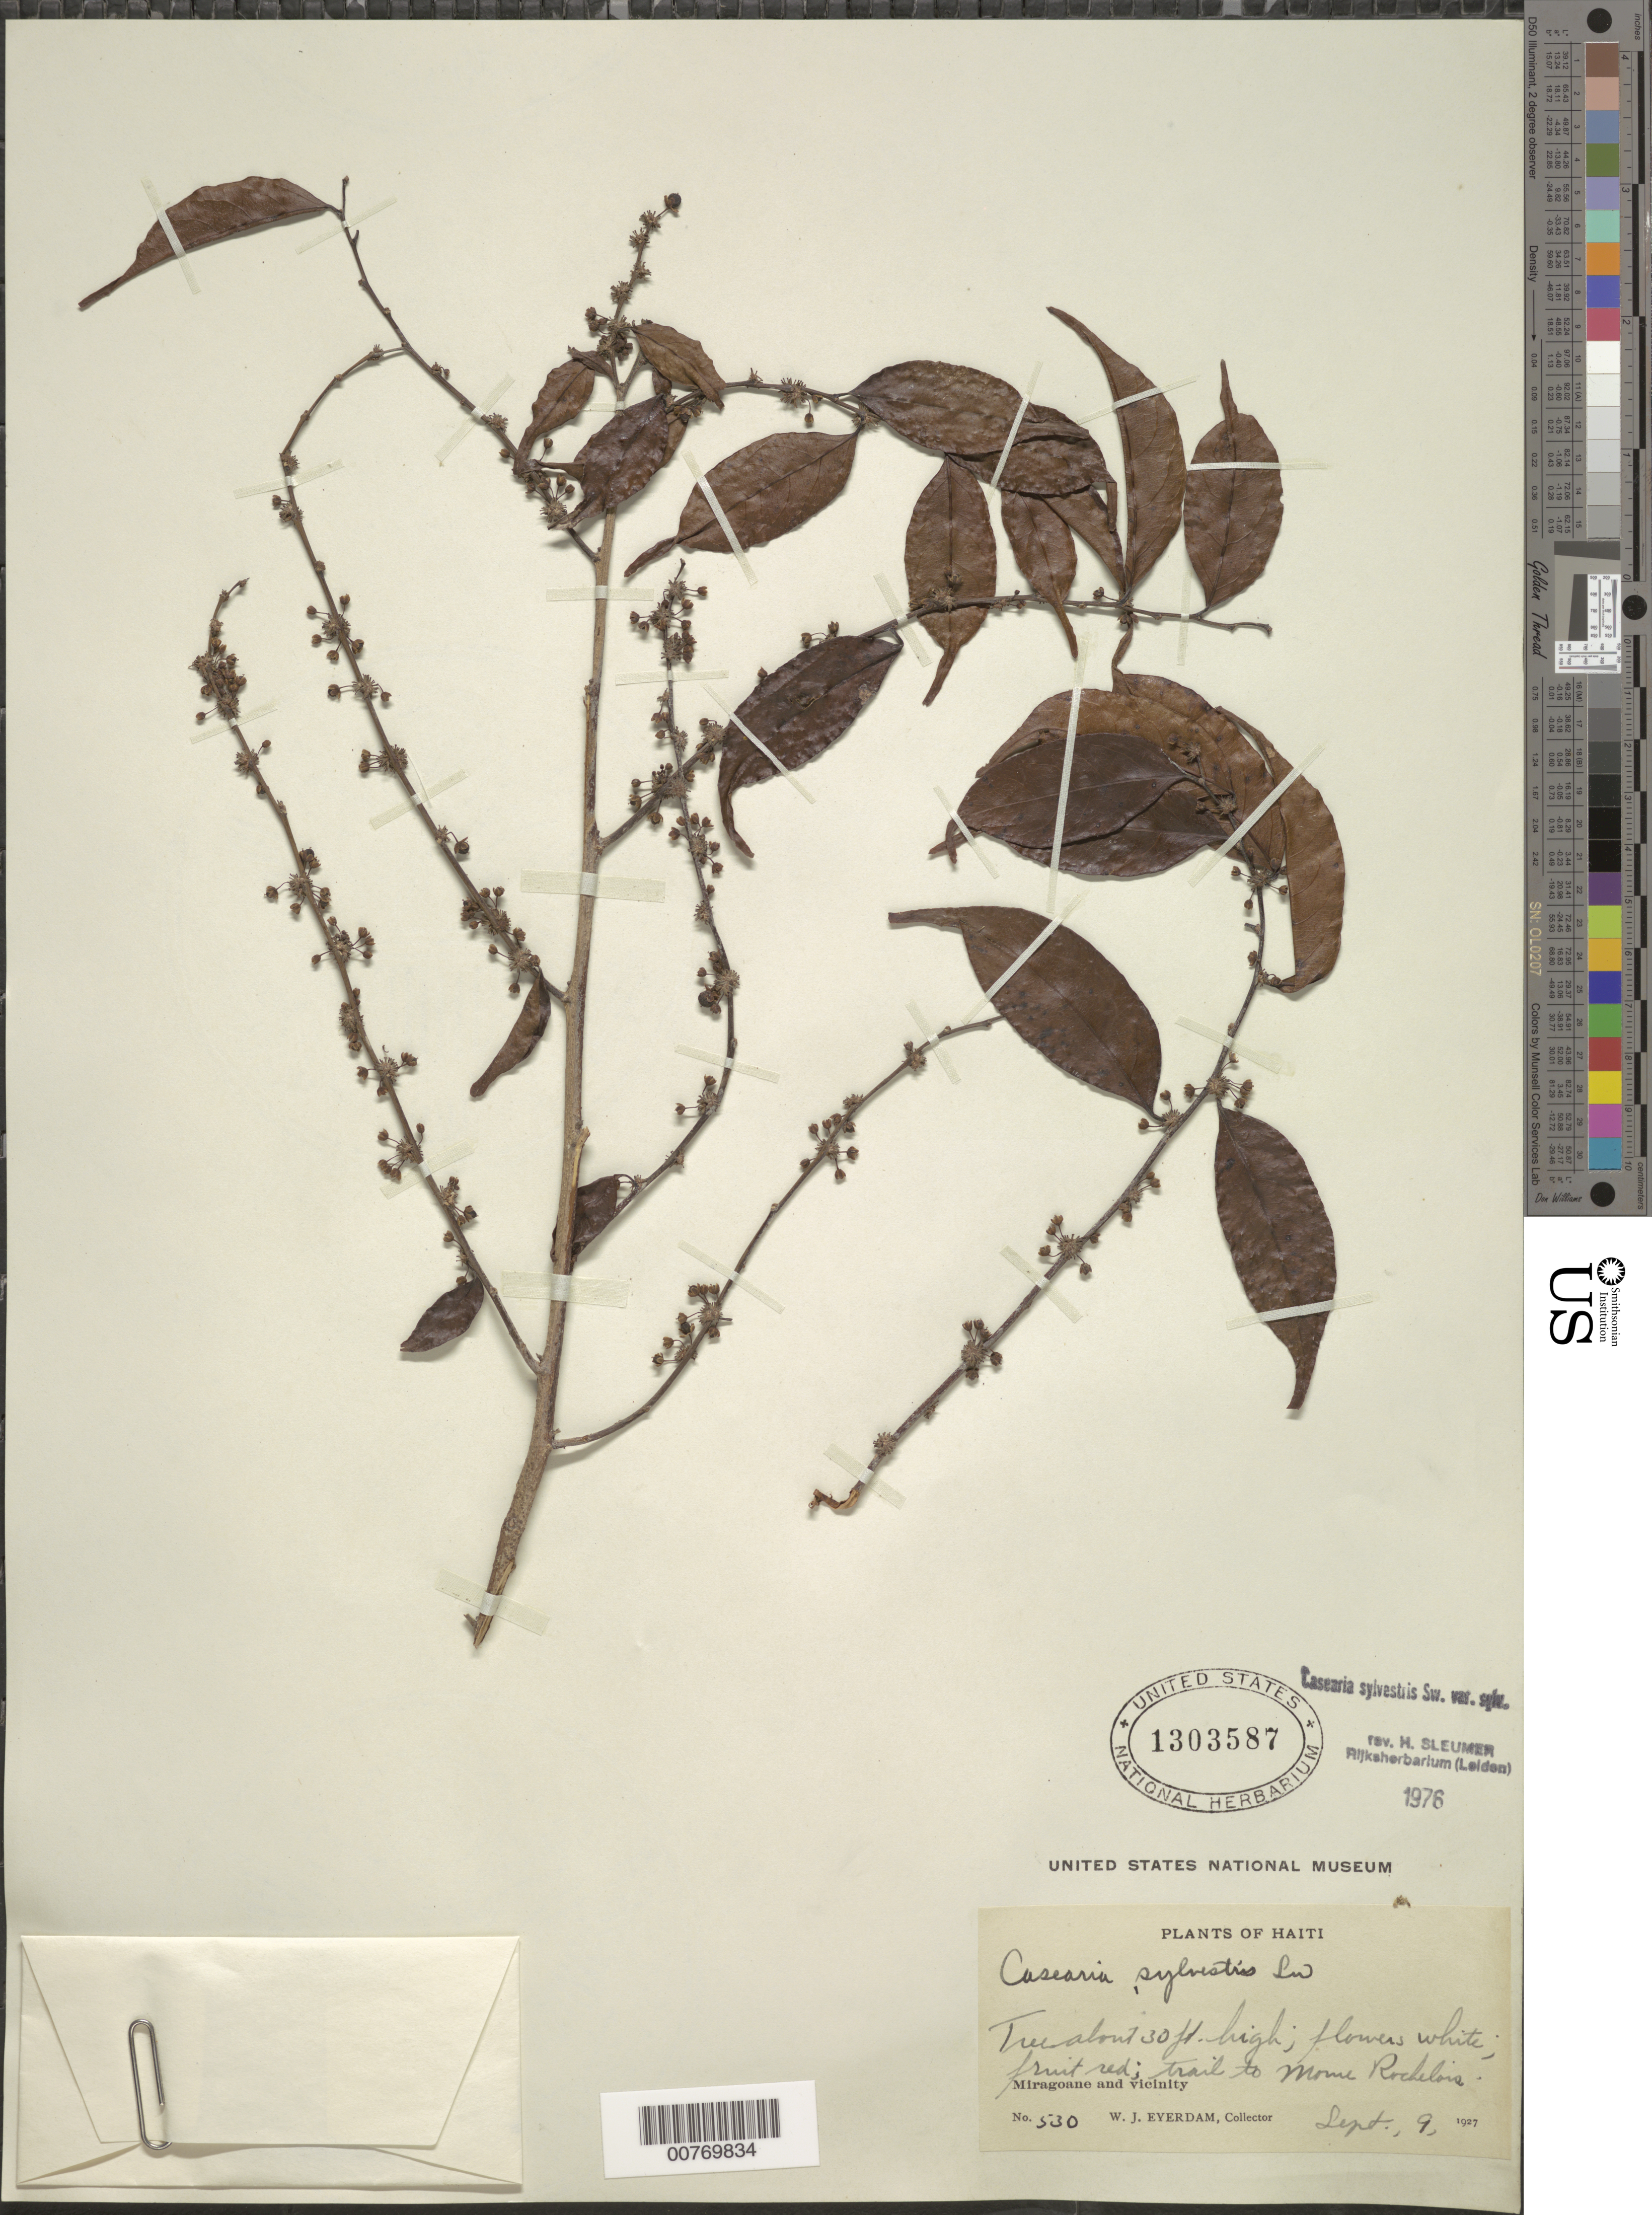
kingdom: Plantae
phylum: Tracheophyta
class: Magnoliopsida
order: Malpighiales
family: Salicaceae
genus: Casearia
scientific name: Casearia sylvestris var. sylvestris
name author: Sw.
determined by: Sleumer, H. O.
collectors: W. J. Eyerdam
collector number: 530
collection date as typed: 09 Sep 1927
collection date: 1927-09-09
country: Haiti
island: Hispaniola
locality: Miragoane and vicinity, trail to Morne Rochelois.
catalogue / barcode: US 1303587